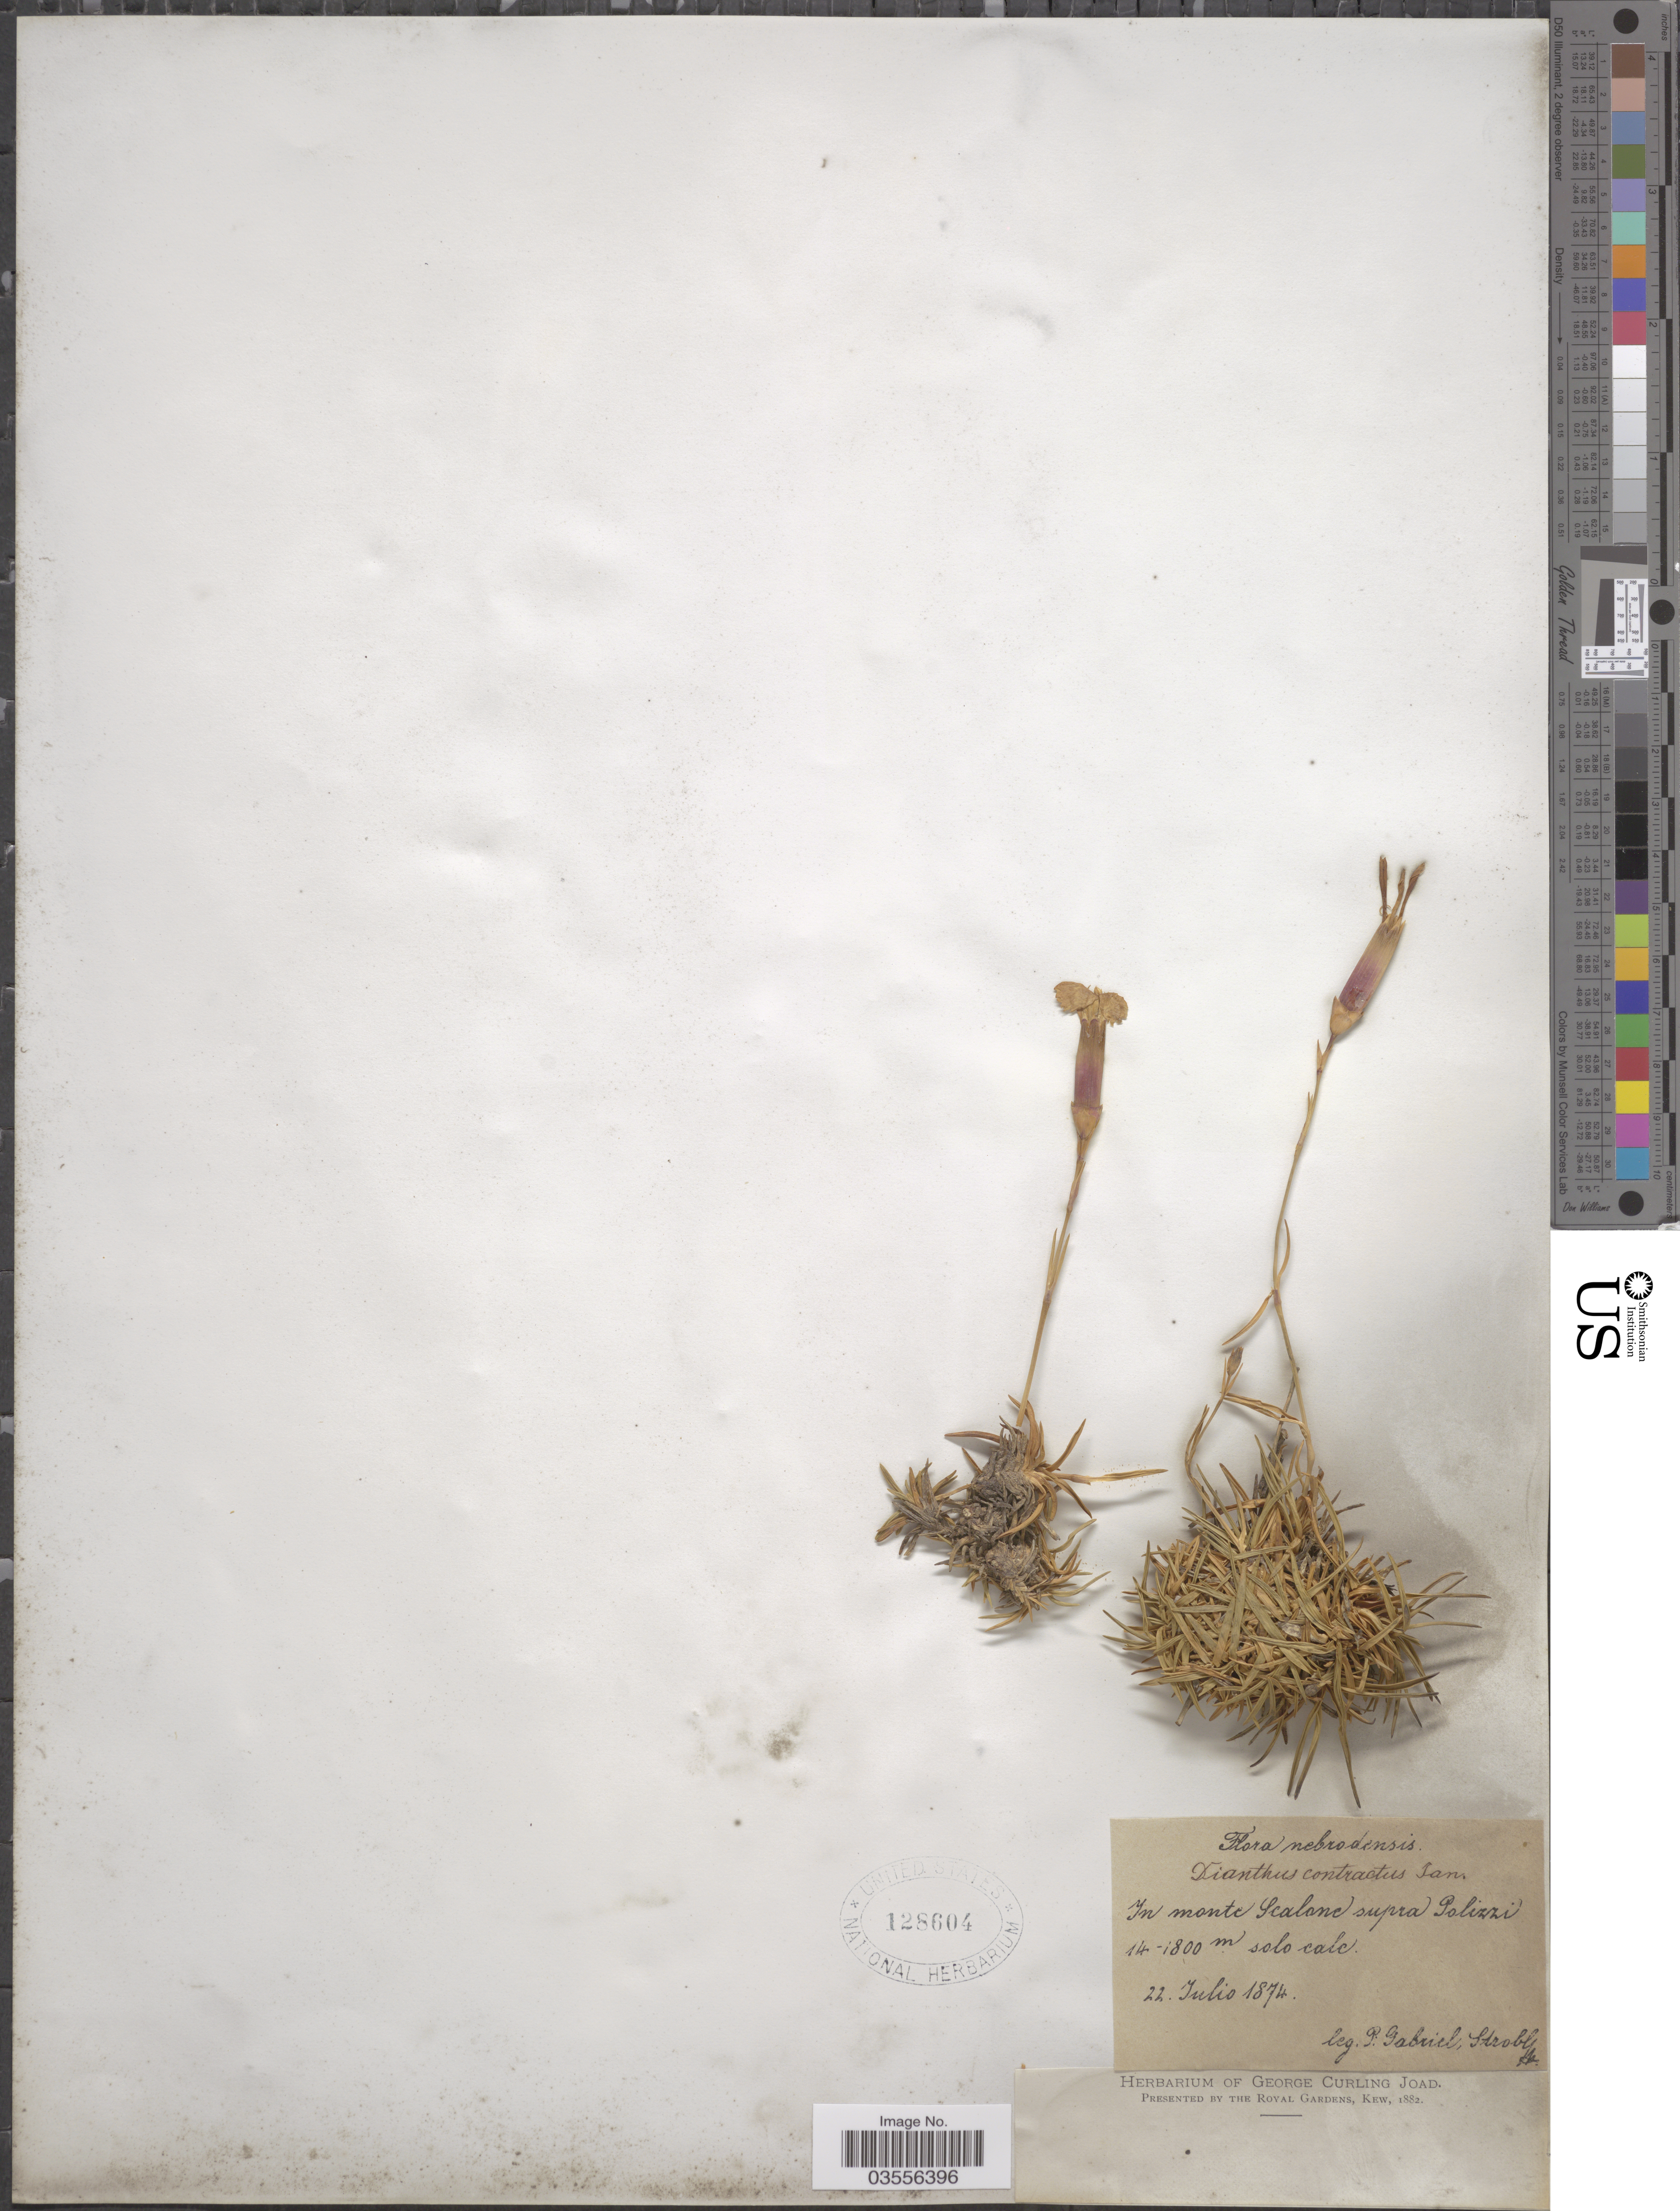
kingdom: Plantae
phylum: Tracheophyta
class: Magnoliopsida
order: Caryophyllales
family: Caryophyllaceae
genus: Dianthus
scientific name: Dianthus compactus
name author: Kit.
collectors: P. Gabriel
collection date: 1874-07-22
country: Italy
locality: In monte Scalane supra Polizzi.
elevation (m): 1400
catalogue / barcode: US 128604